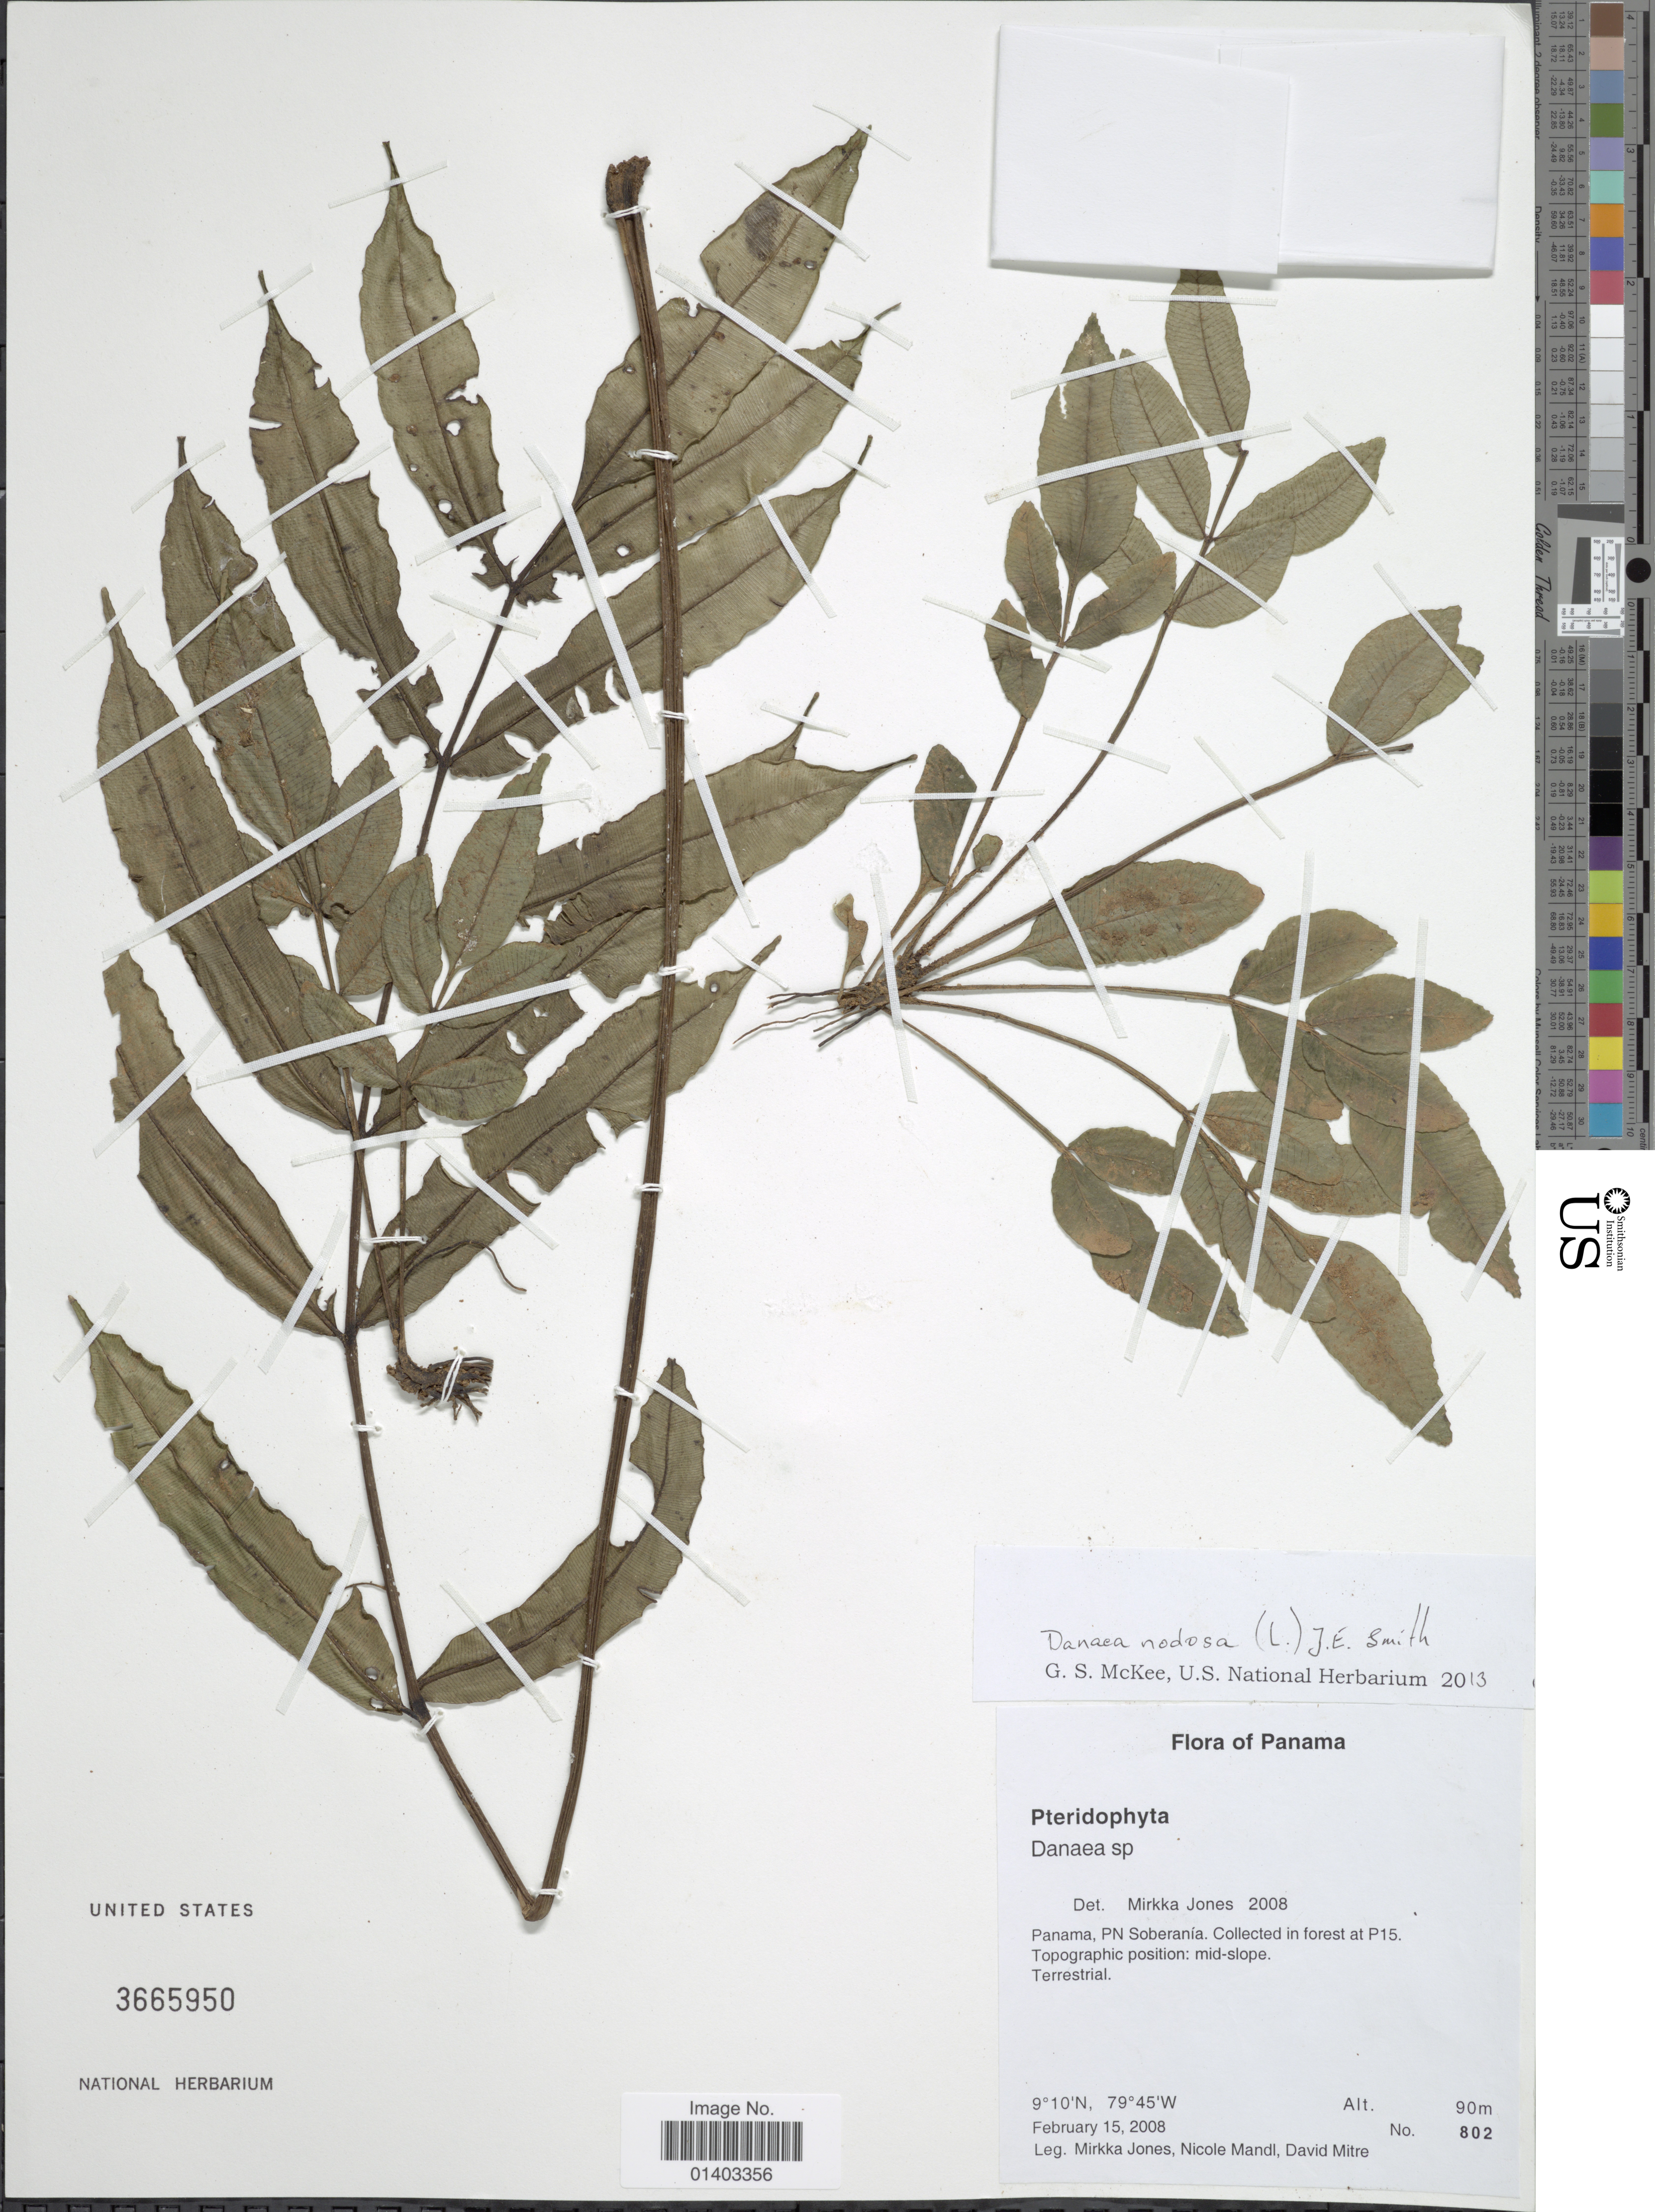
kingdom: Plantae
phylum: Tracheophyta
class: Polypodiopsida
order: Marattiales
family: Marattiaceae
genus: Danaea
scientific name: Danaea nodosa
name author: (L.) Sm.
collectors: M. Jones, N. Mandl & D. Mitre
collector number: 802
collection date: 2008-02-15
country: Panama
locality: PN Soberania. Collected in forest at P15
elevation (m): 90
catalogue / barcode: US 3665950